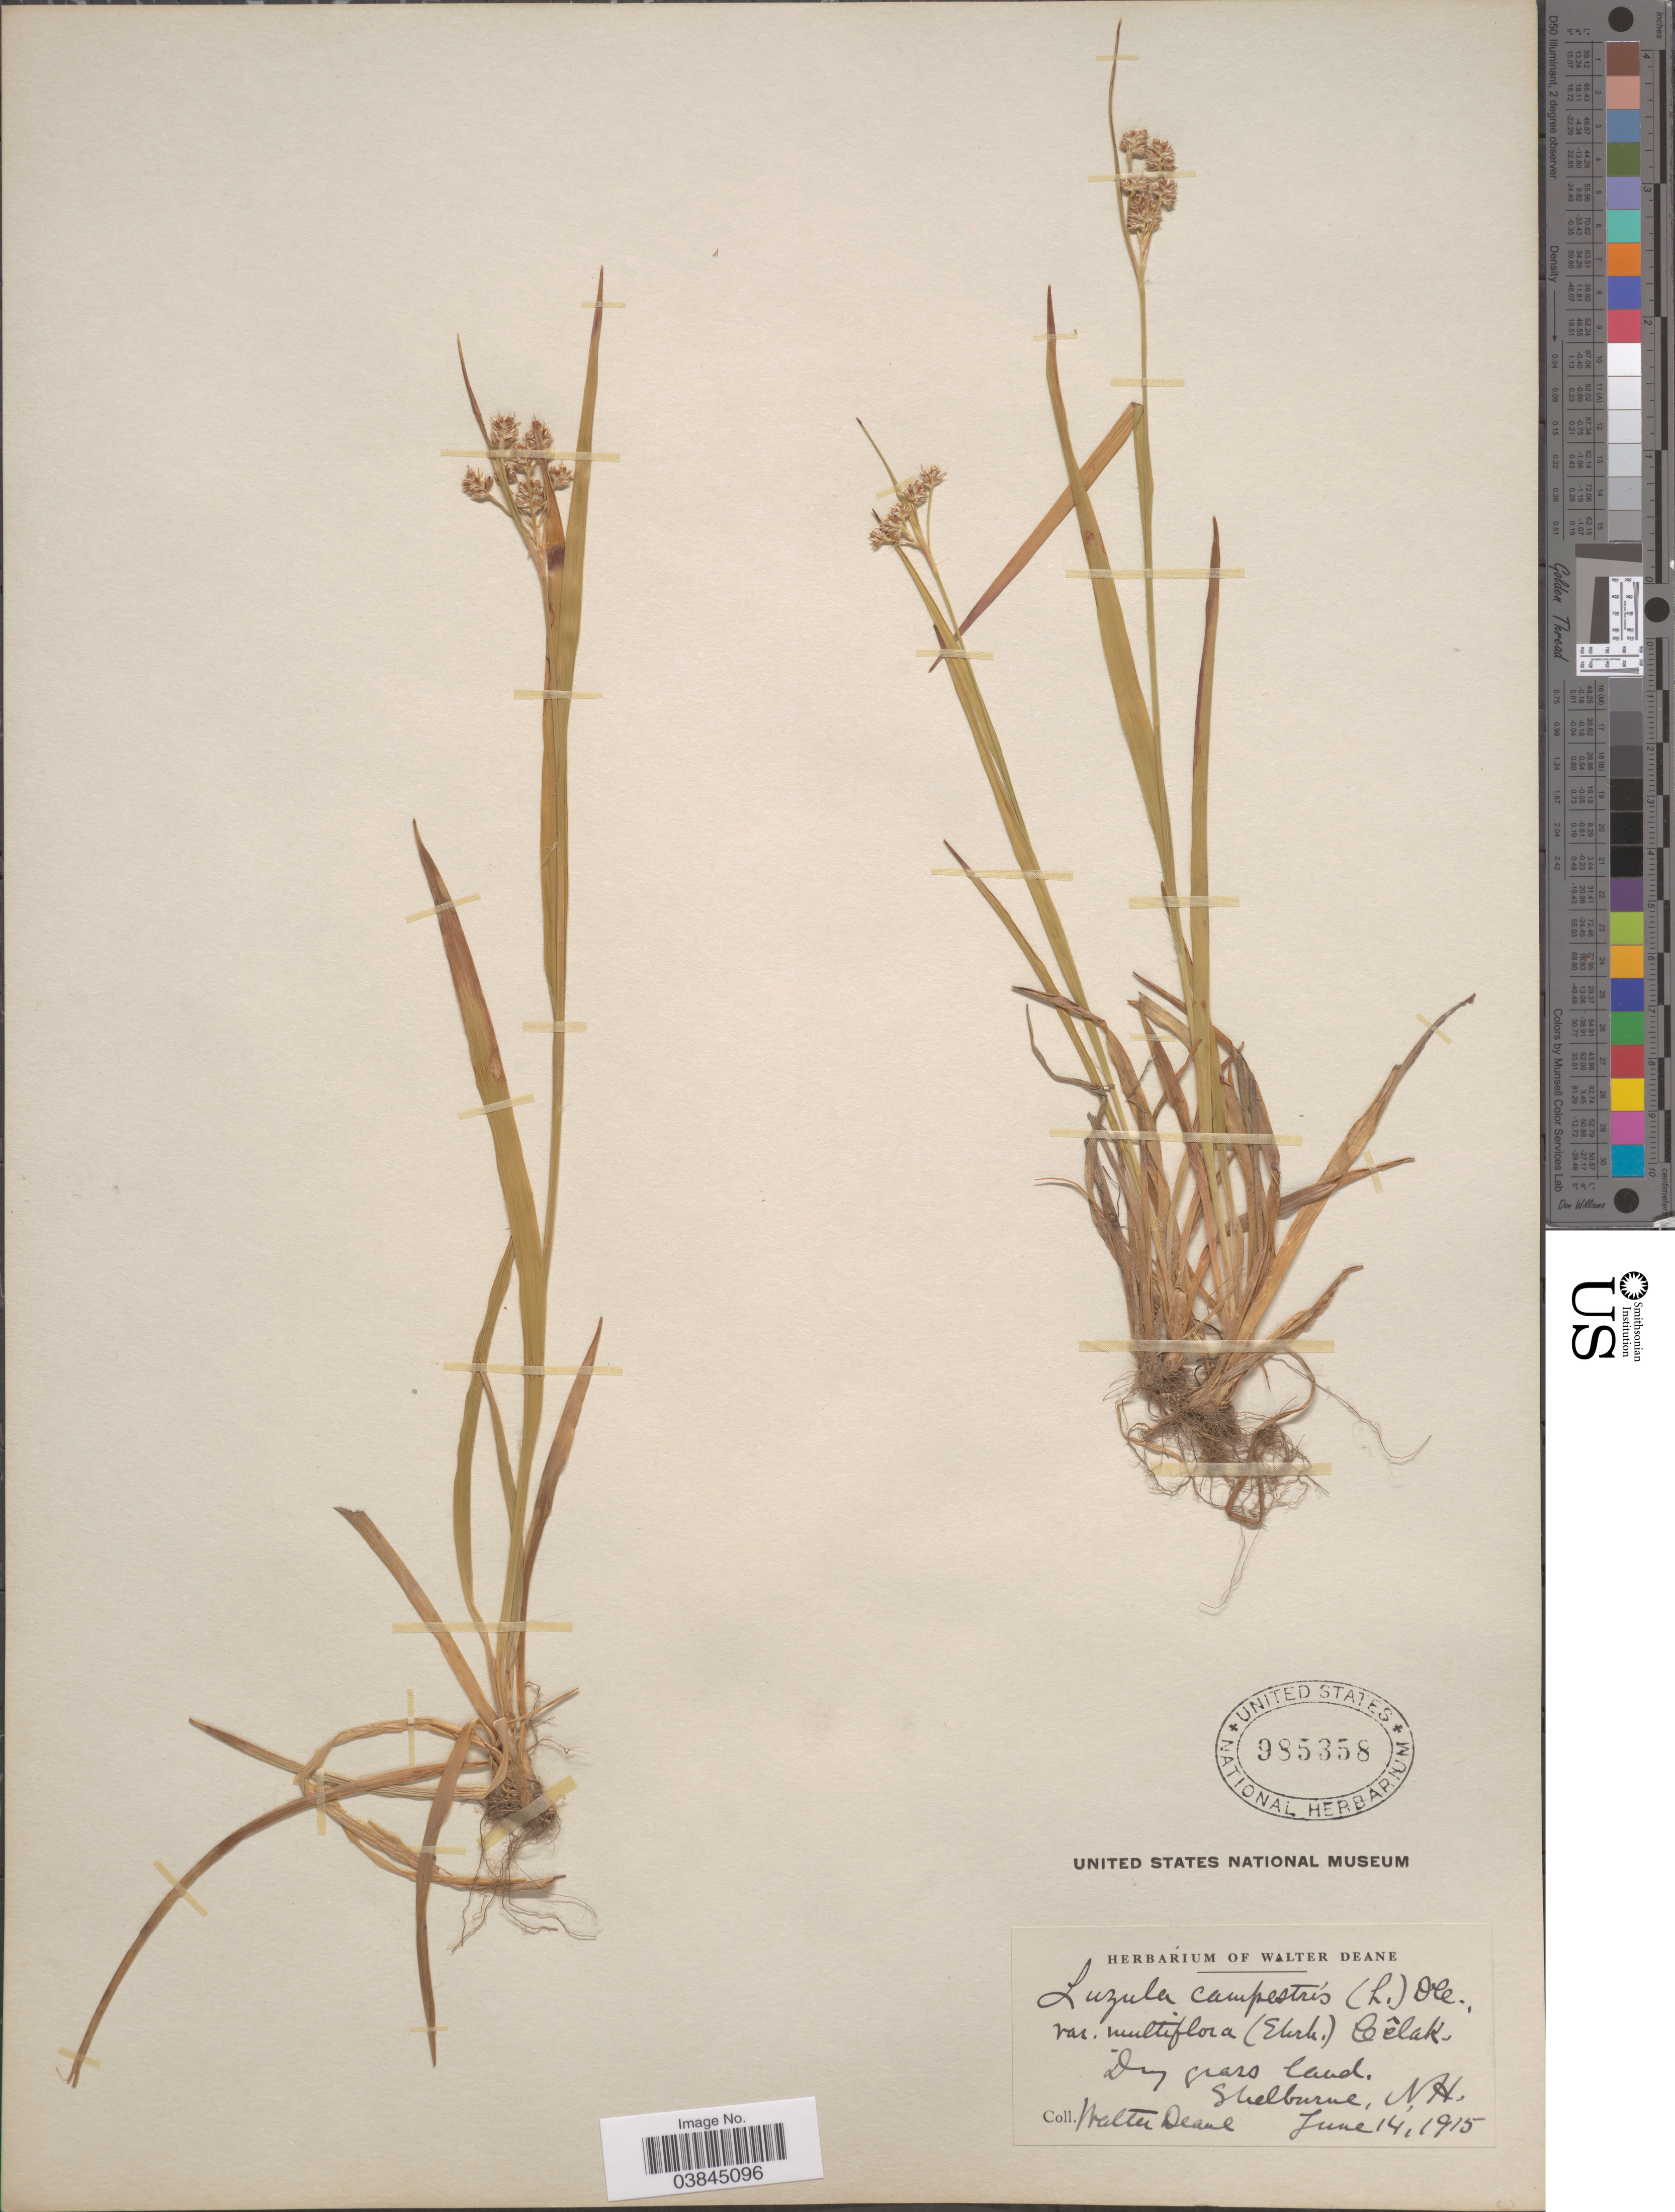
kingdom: Plantae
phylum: Tracheophyta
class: Liliopsida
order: Poales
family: Juncaceae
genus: Luzula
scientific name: Luzula campestris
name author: (L.) DC.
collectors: W. Deane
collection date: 1915-06-14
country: United States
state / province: New Hampshire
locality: Shelburne.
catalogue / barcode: US 985358